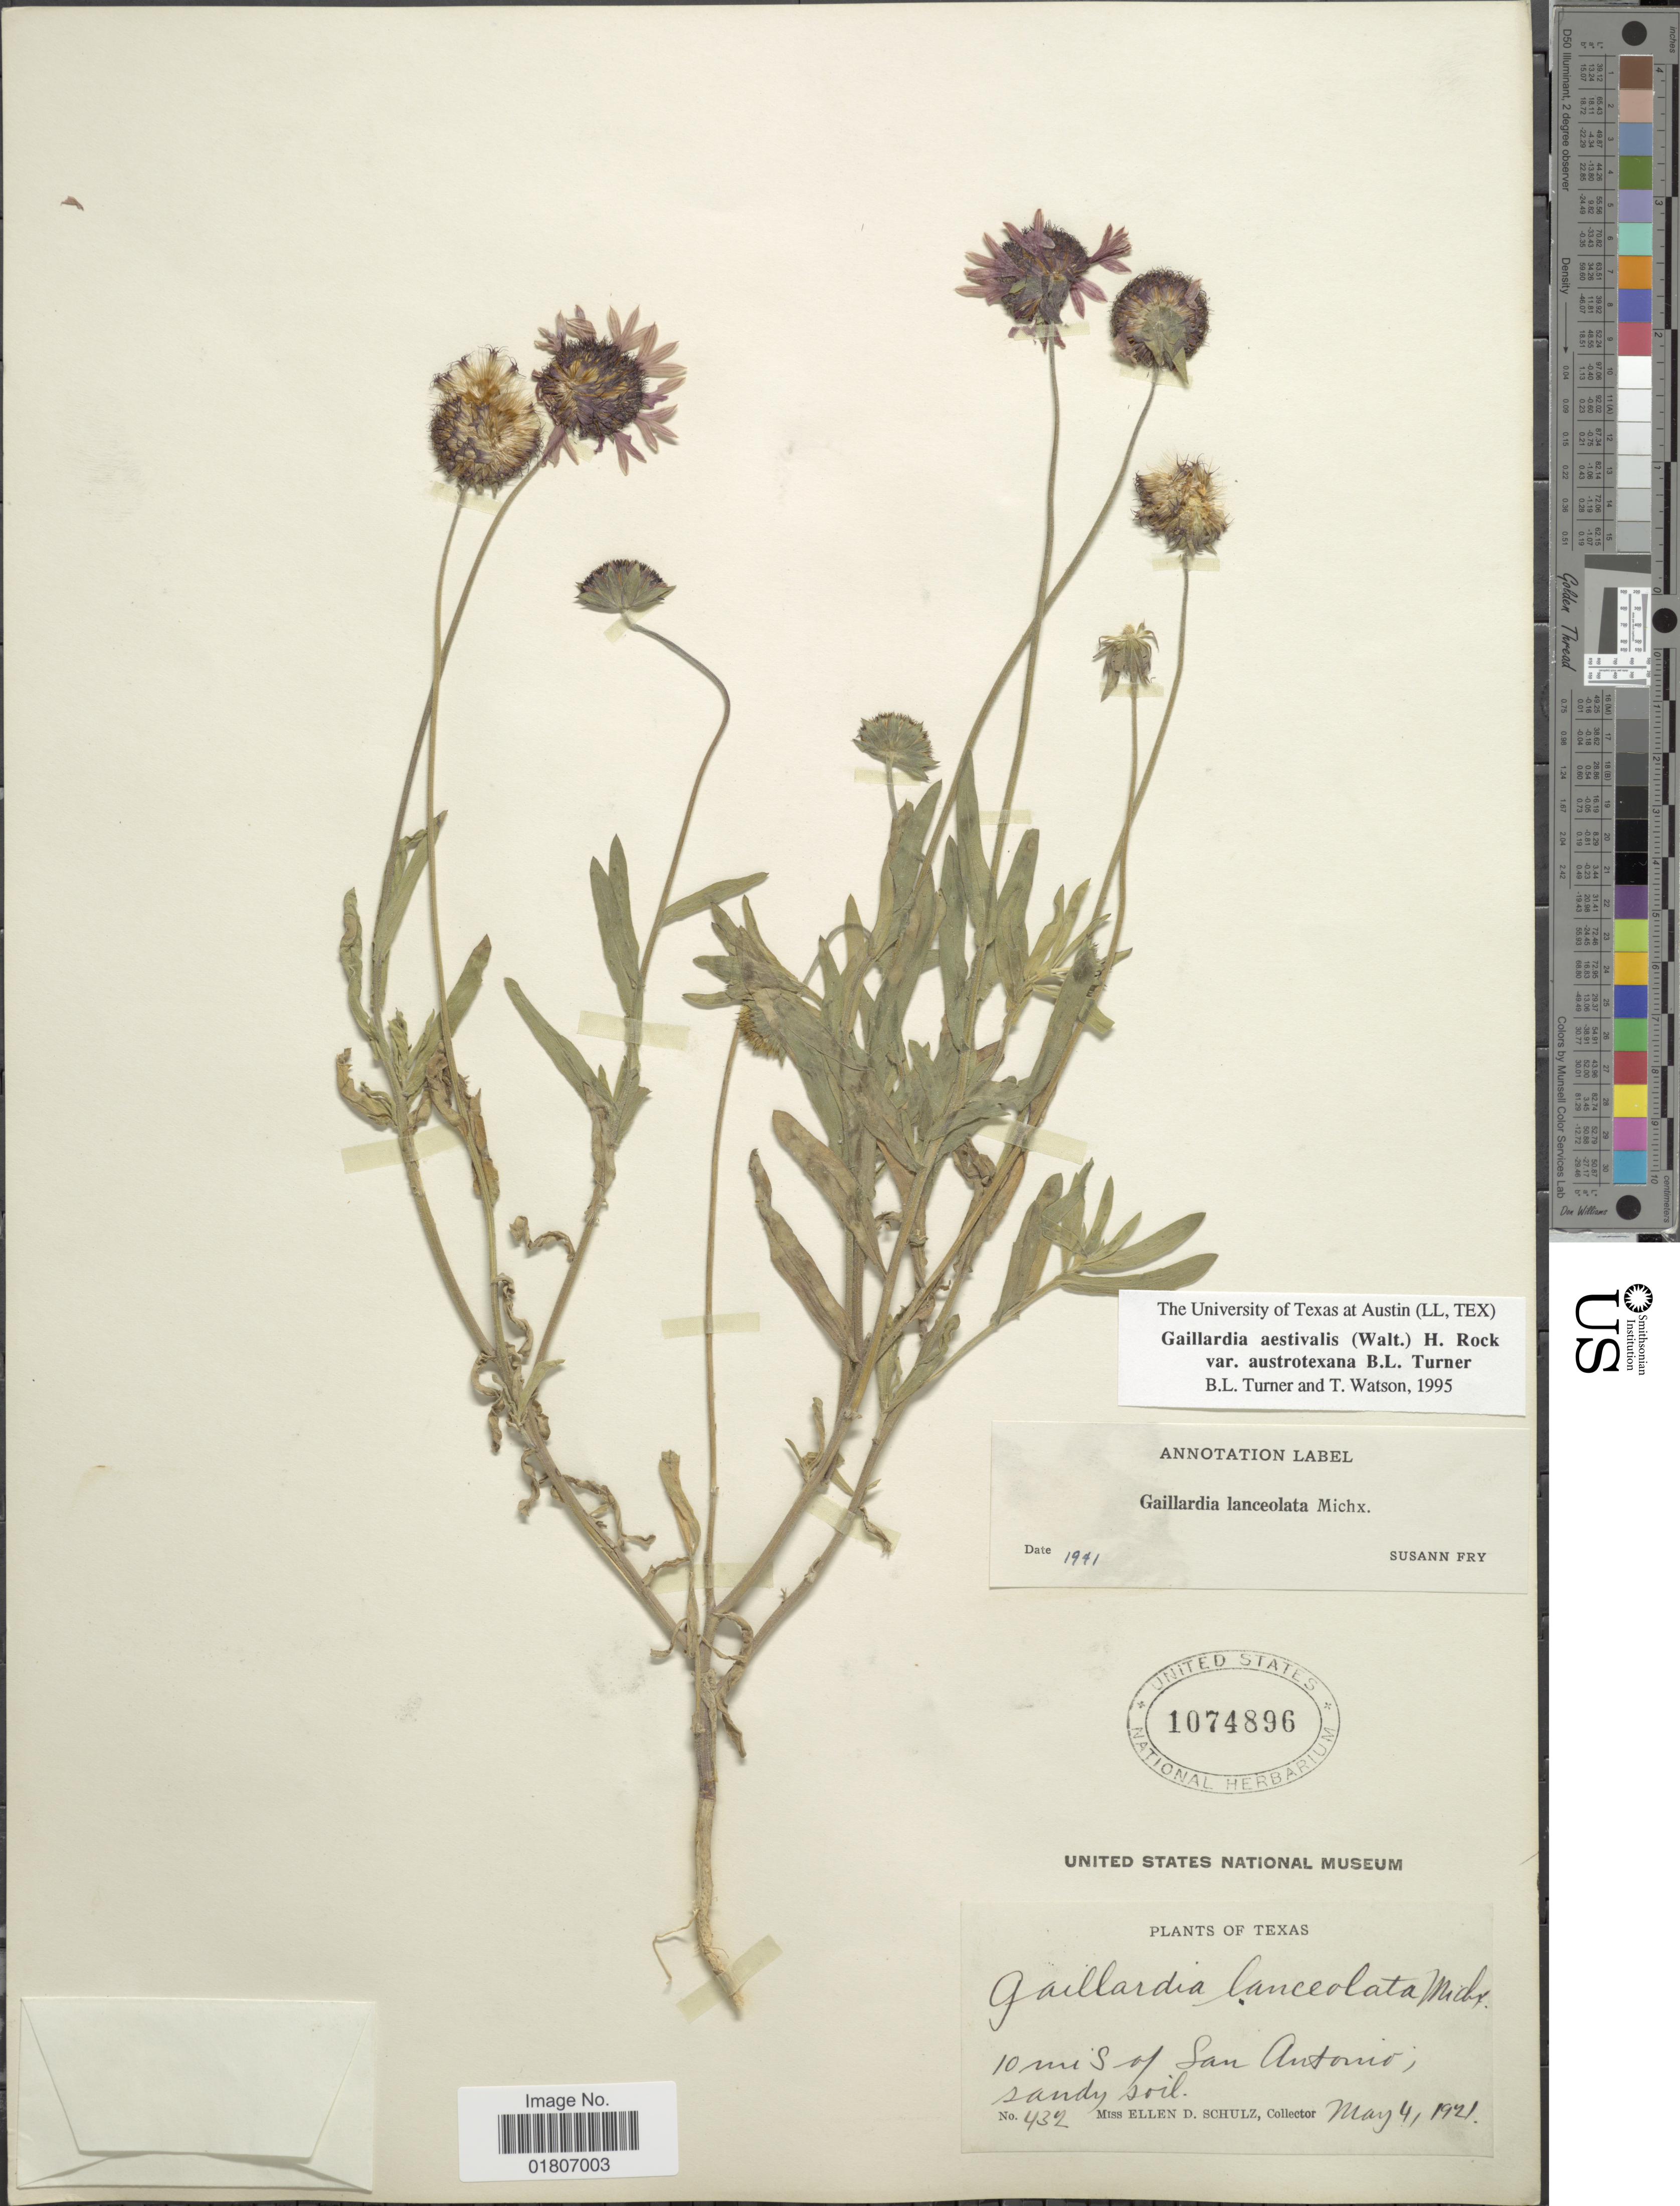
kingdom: Plantae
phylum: Tracheophyta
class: Magnoliopsida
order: Asterales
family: Asteraceae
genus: Gaillardia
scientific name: Gaillardia aestivalis var. austrotexana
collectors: E. D. Schulz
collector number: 432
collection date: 1921-05-04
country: United States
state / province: Texas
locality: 10 mi S of San Antonio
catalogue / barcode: US 1074896